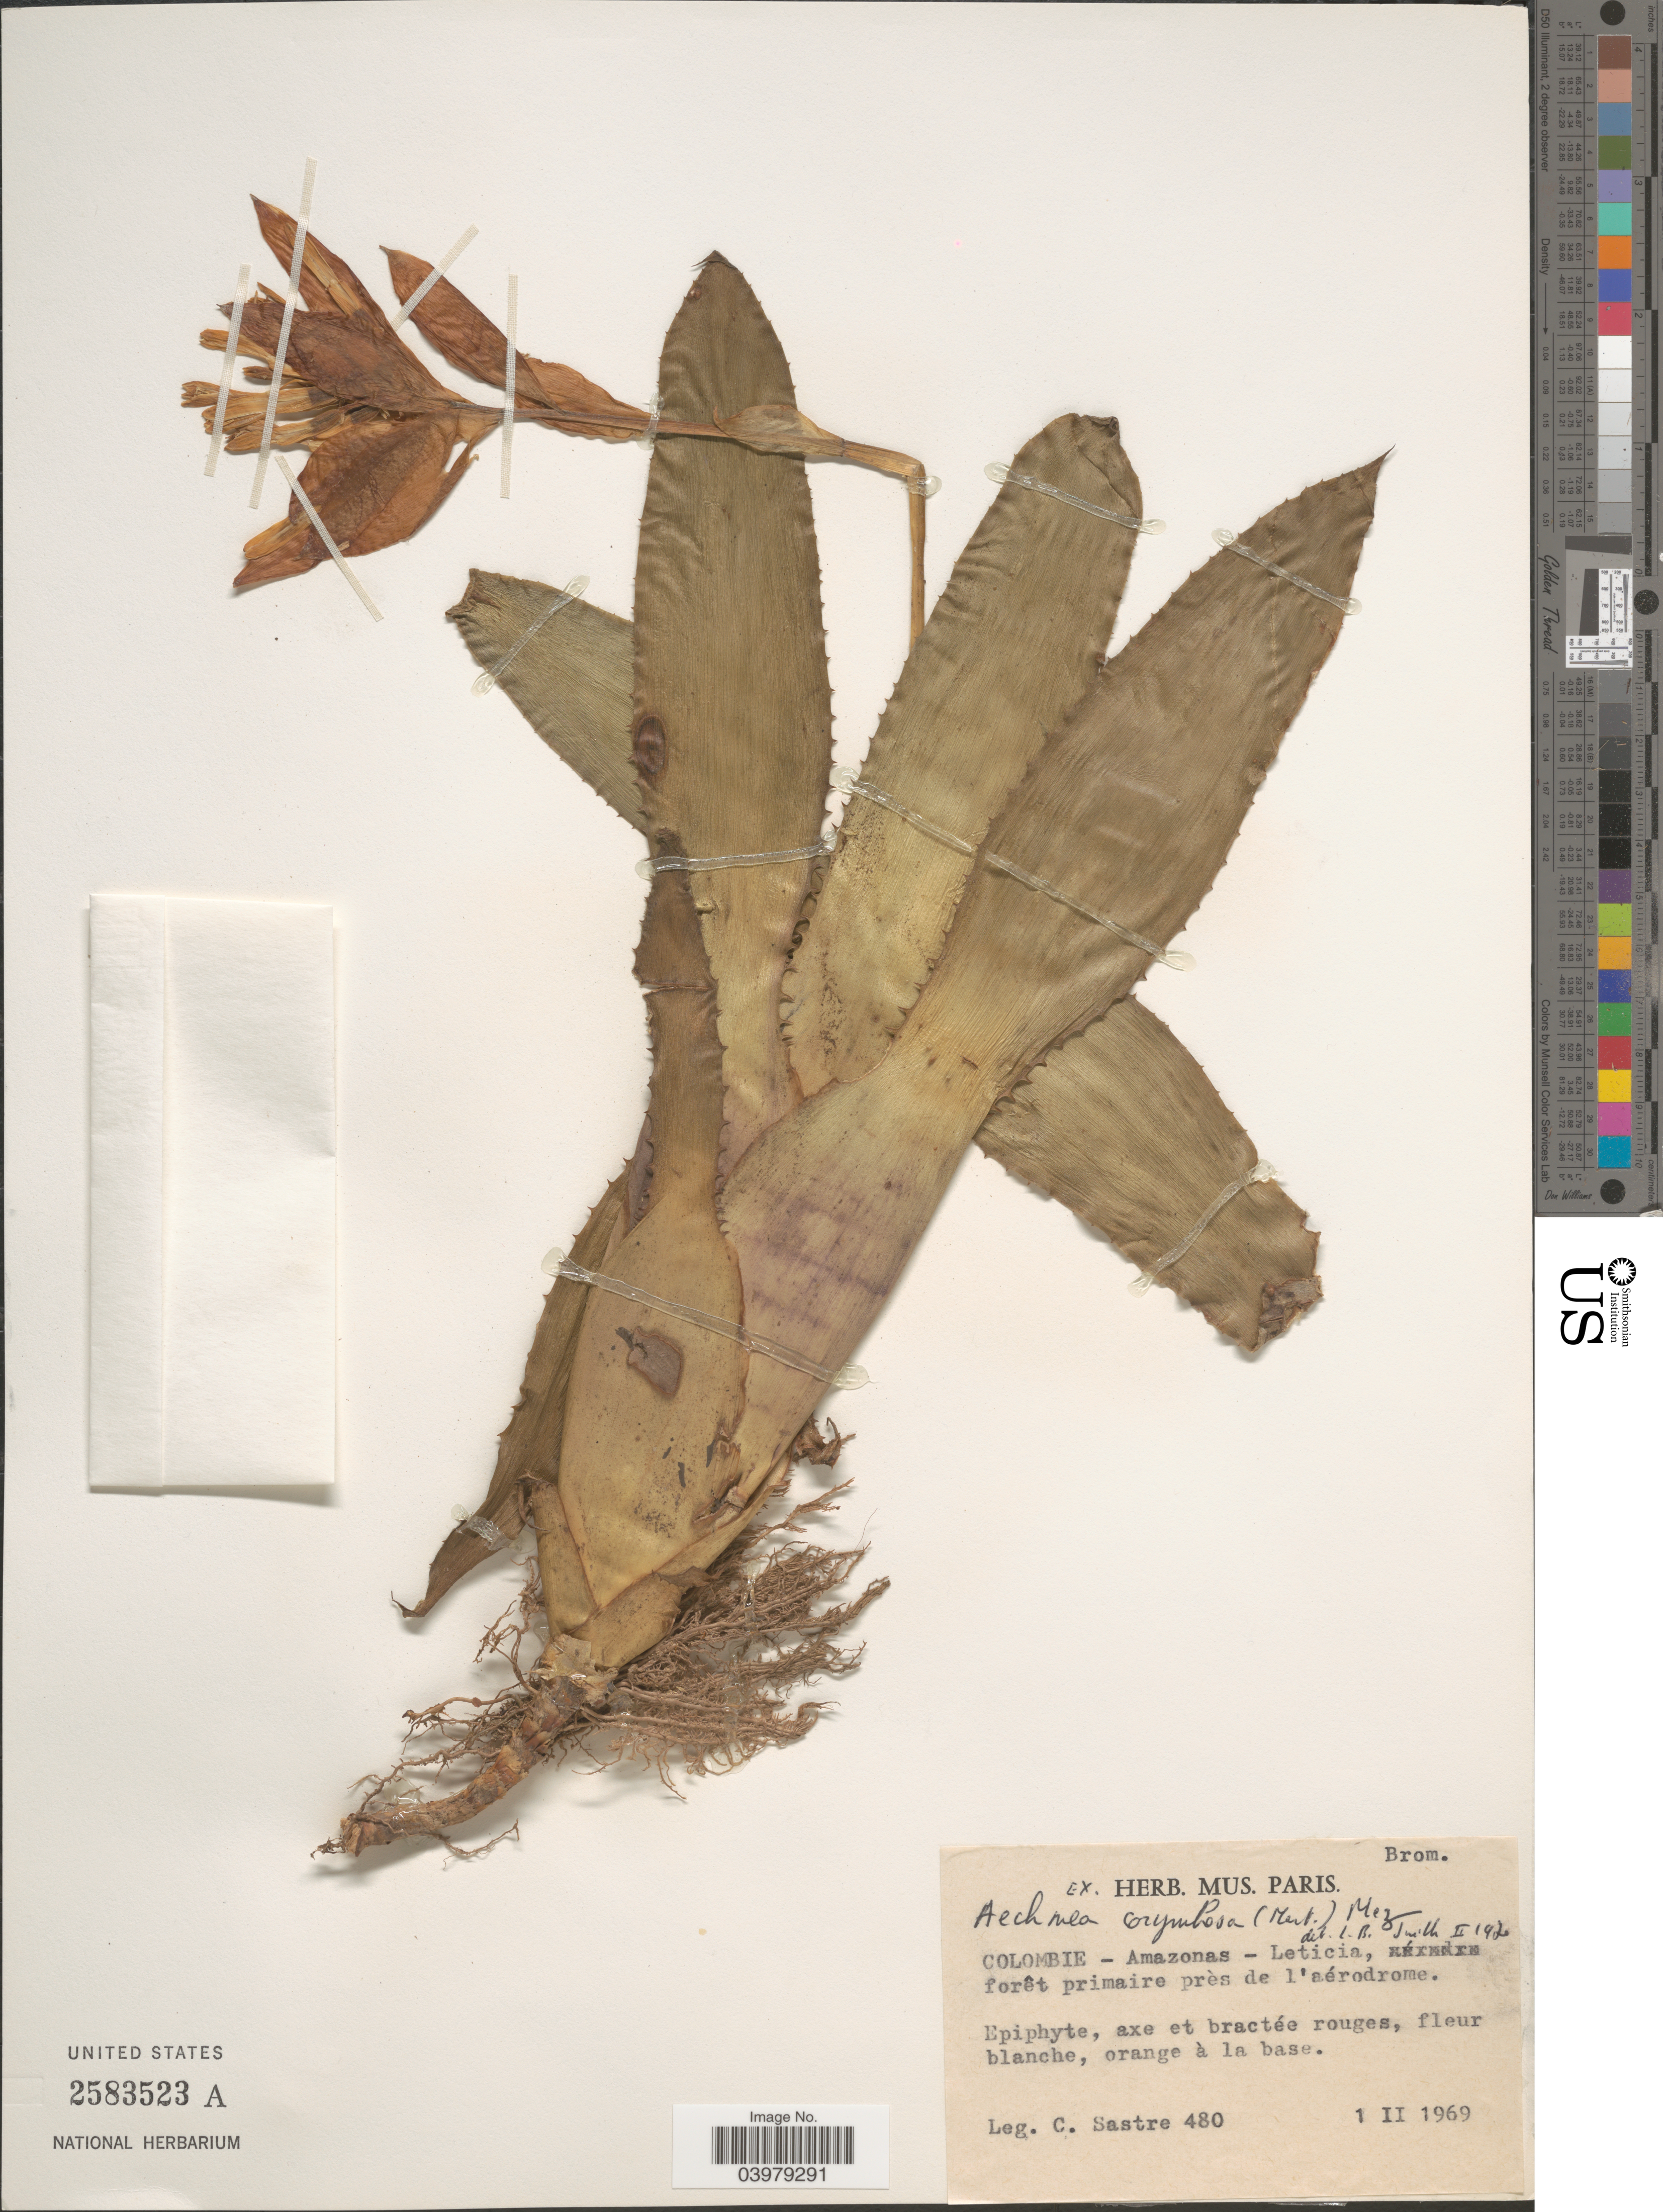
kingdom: Plantae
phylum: Tracheophyta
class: Liliopsida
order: Poales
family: Bromeliaceae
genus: Aechmea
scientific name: Aechmea corymbosa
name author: (Mart. ex Schult. f.) Mez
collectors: C. Sastre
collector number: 480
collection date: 1969-02-01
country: Colombia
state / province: Amazônas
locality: Leticia.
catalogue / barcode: US 2583523A